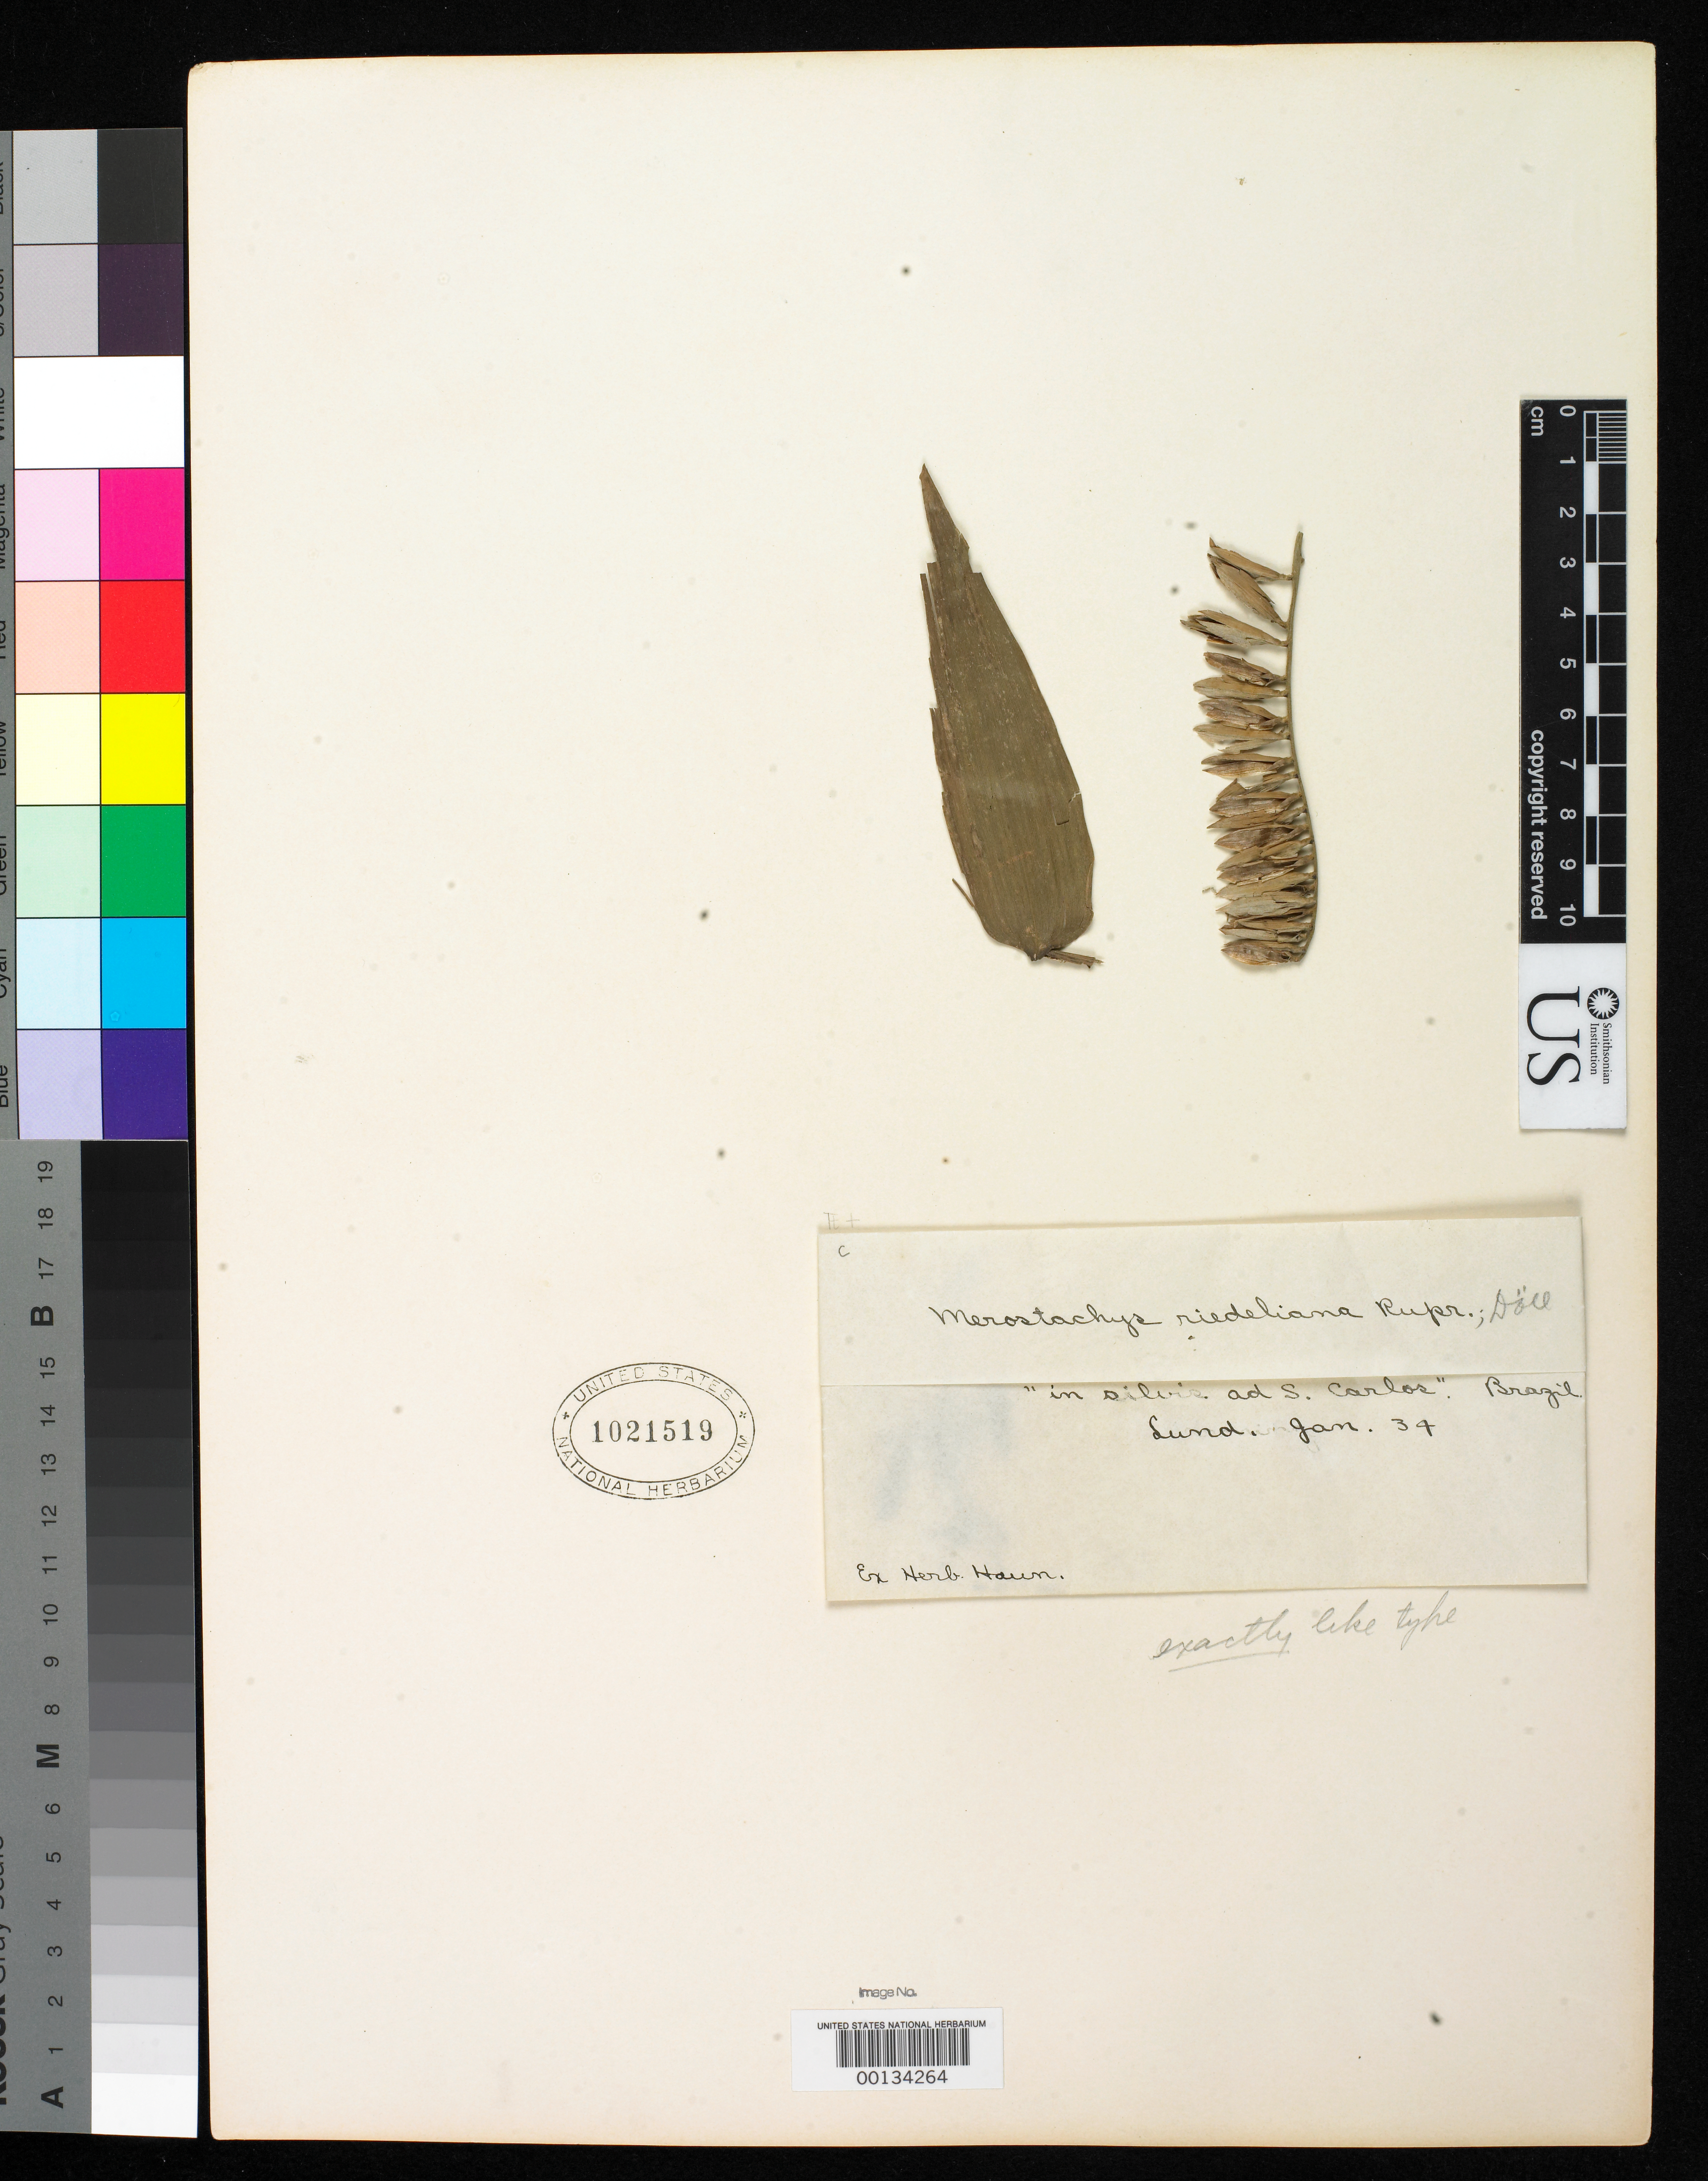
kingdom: Plantae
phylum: Tracheophyta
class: Liliopsida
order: Poales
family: Poaceae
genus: Merostachys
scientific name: Merostachys riedeliana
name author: Rupr. ex Döll in Mart.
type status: Possible Type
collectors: L. Riedel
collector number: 1856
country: Brazil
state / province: São Paulo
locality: Near San Carlos.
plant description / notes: Fragmentary material of type (?) specimen ex herb. Haun. Collector not indicated, "in silvis ad S. Carlos" "Lund. Jan. 34" "exactly lke type"; but apparently corresponds to Riedel 1856.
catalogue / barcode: US 1021519